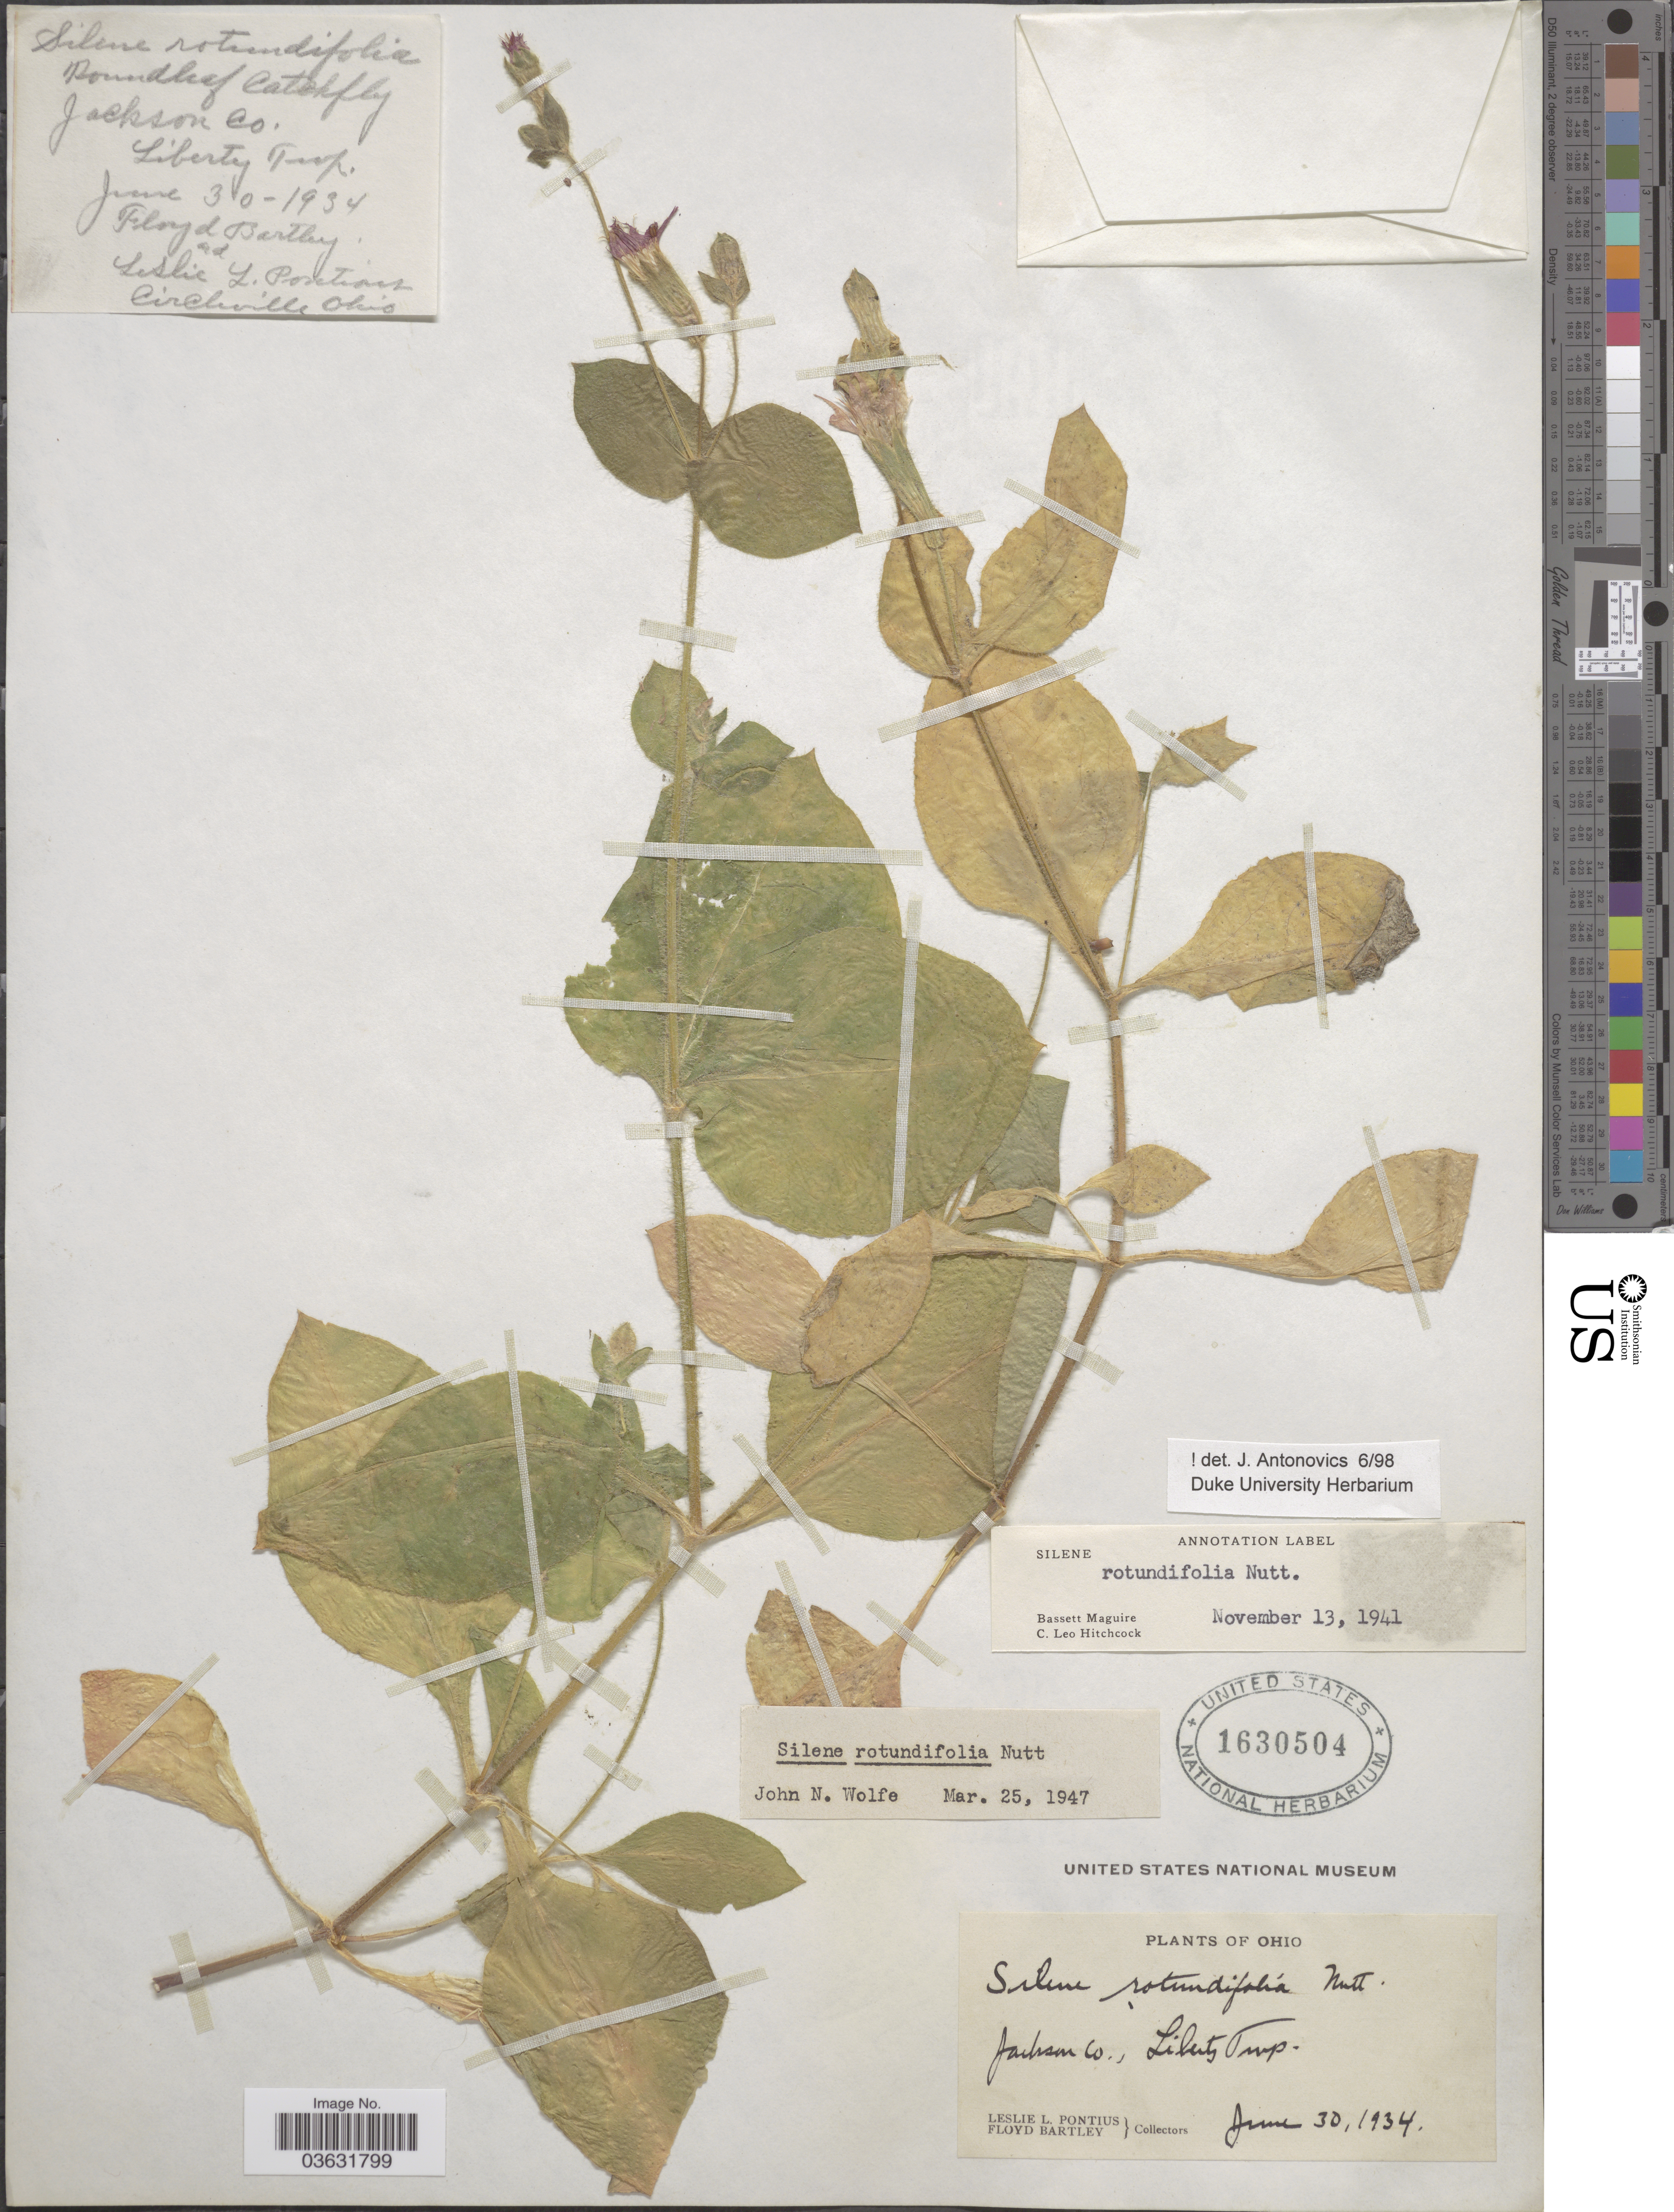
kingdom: Plantae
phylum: Tracheophyta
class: Magnoliopsida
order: Caryophyllales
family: Caryophyllaceae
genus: Silene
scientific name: Silene rotundifolia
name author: Nutt.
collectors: L. Pontius & F. Bartley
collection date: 1934-06-30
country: United States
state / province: Ohio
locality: Jackson Co., Liberty Twp.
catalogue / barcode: US 1630504